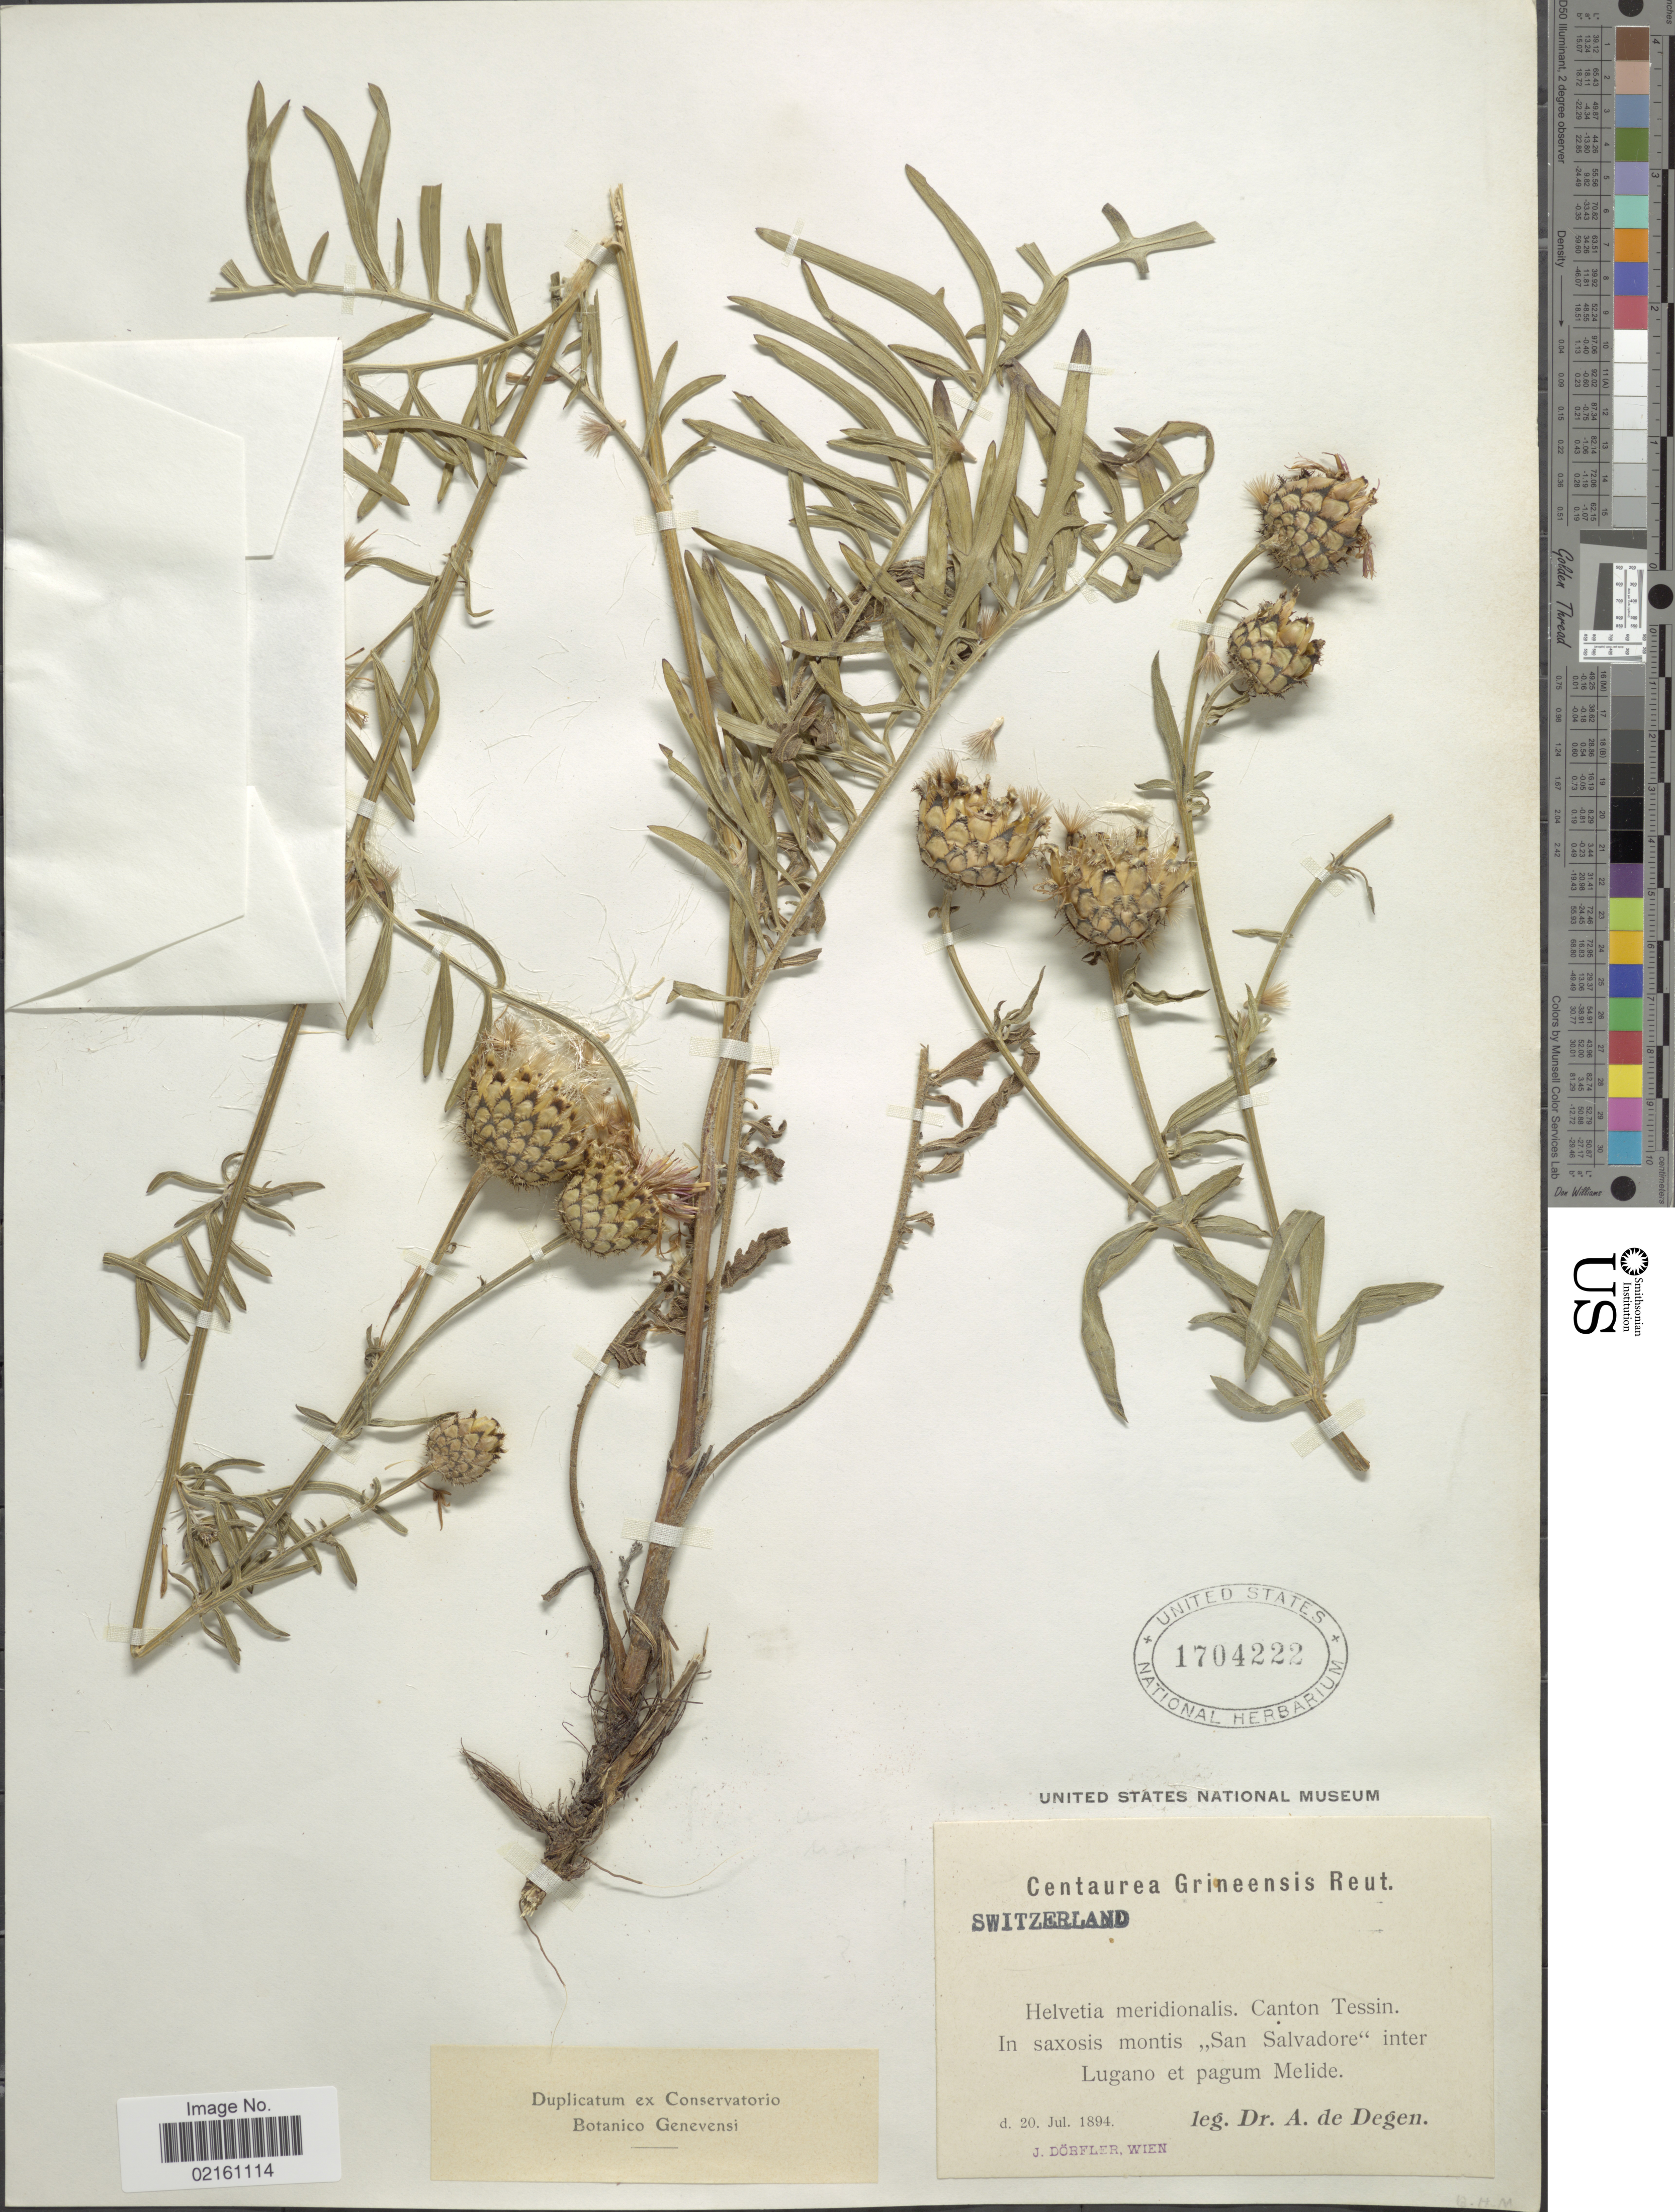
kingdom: Plantae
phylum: Tracheophyta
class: Magnoliopsida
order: Asterales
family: Asteraceae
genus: Centaurea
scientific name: Centaurea scabiosa subsp. grinensis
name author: (Reut.) Nyman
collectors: A. von Degen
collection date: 1894-07-20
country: Switzerland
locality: Helvetia meridionalis, Canton Tessin, montis San Salvadore, inter Lugano et pagum Melide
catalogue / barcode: US 1704222